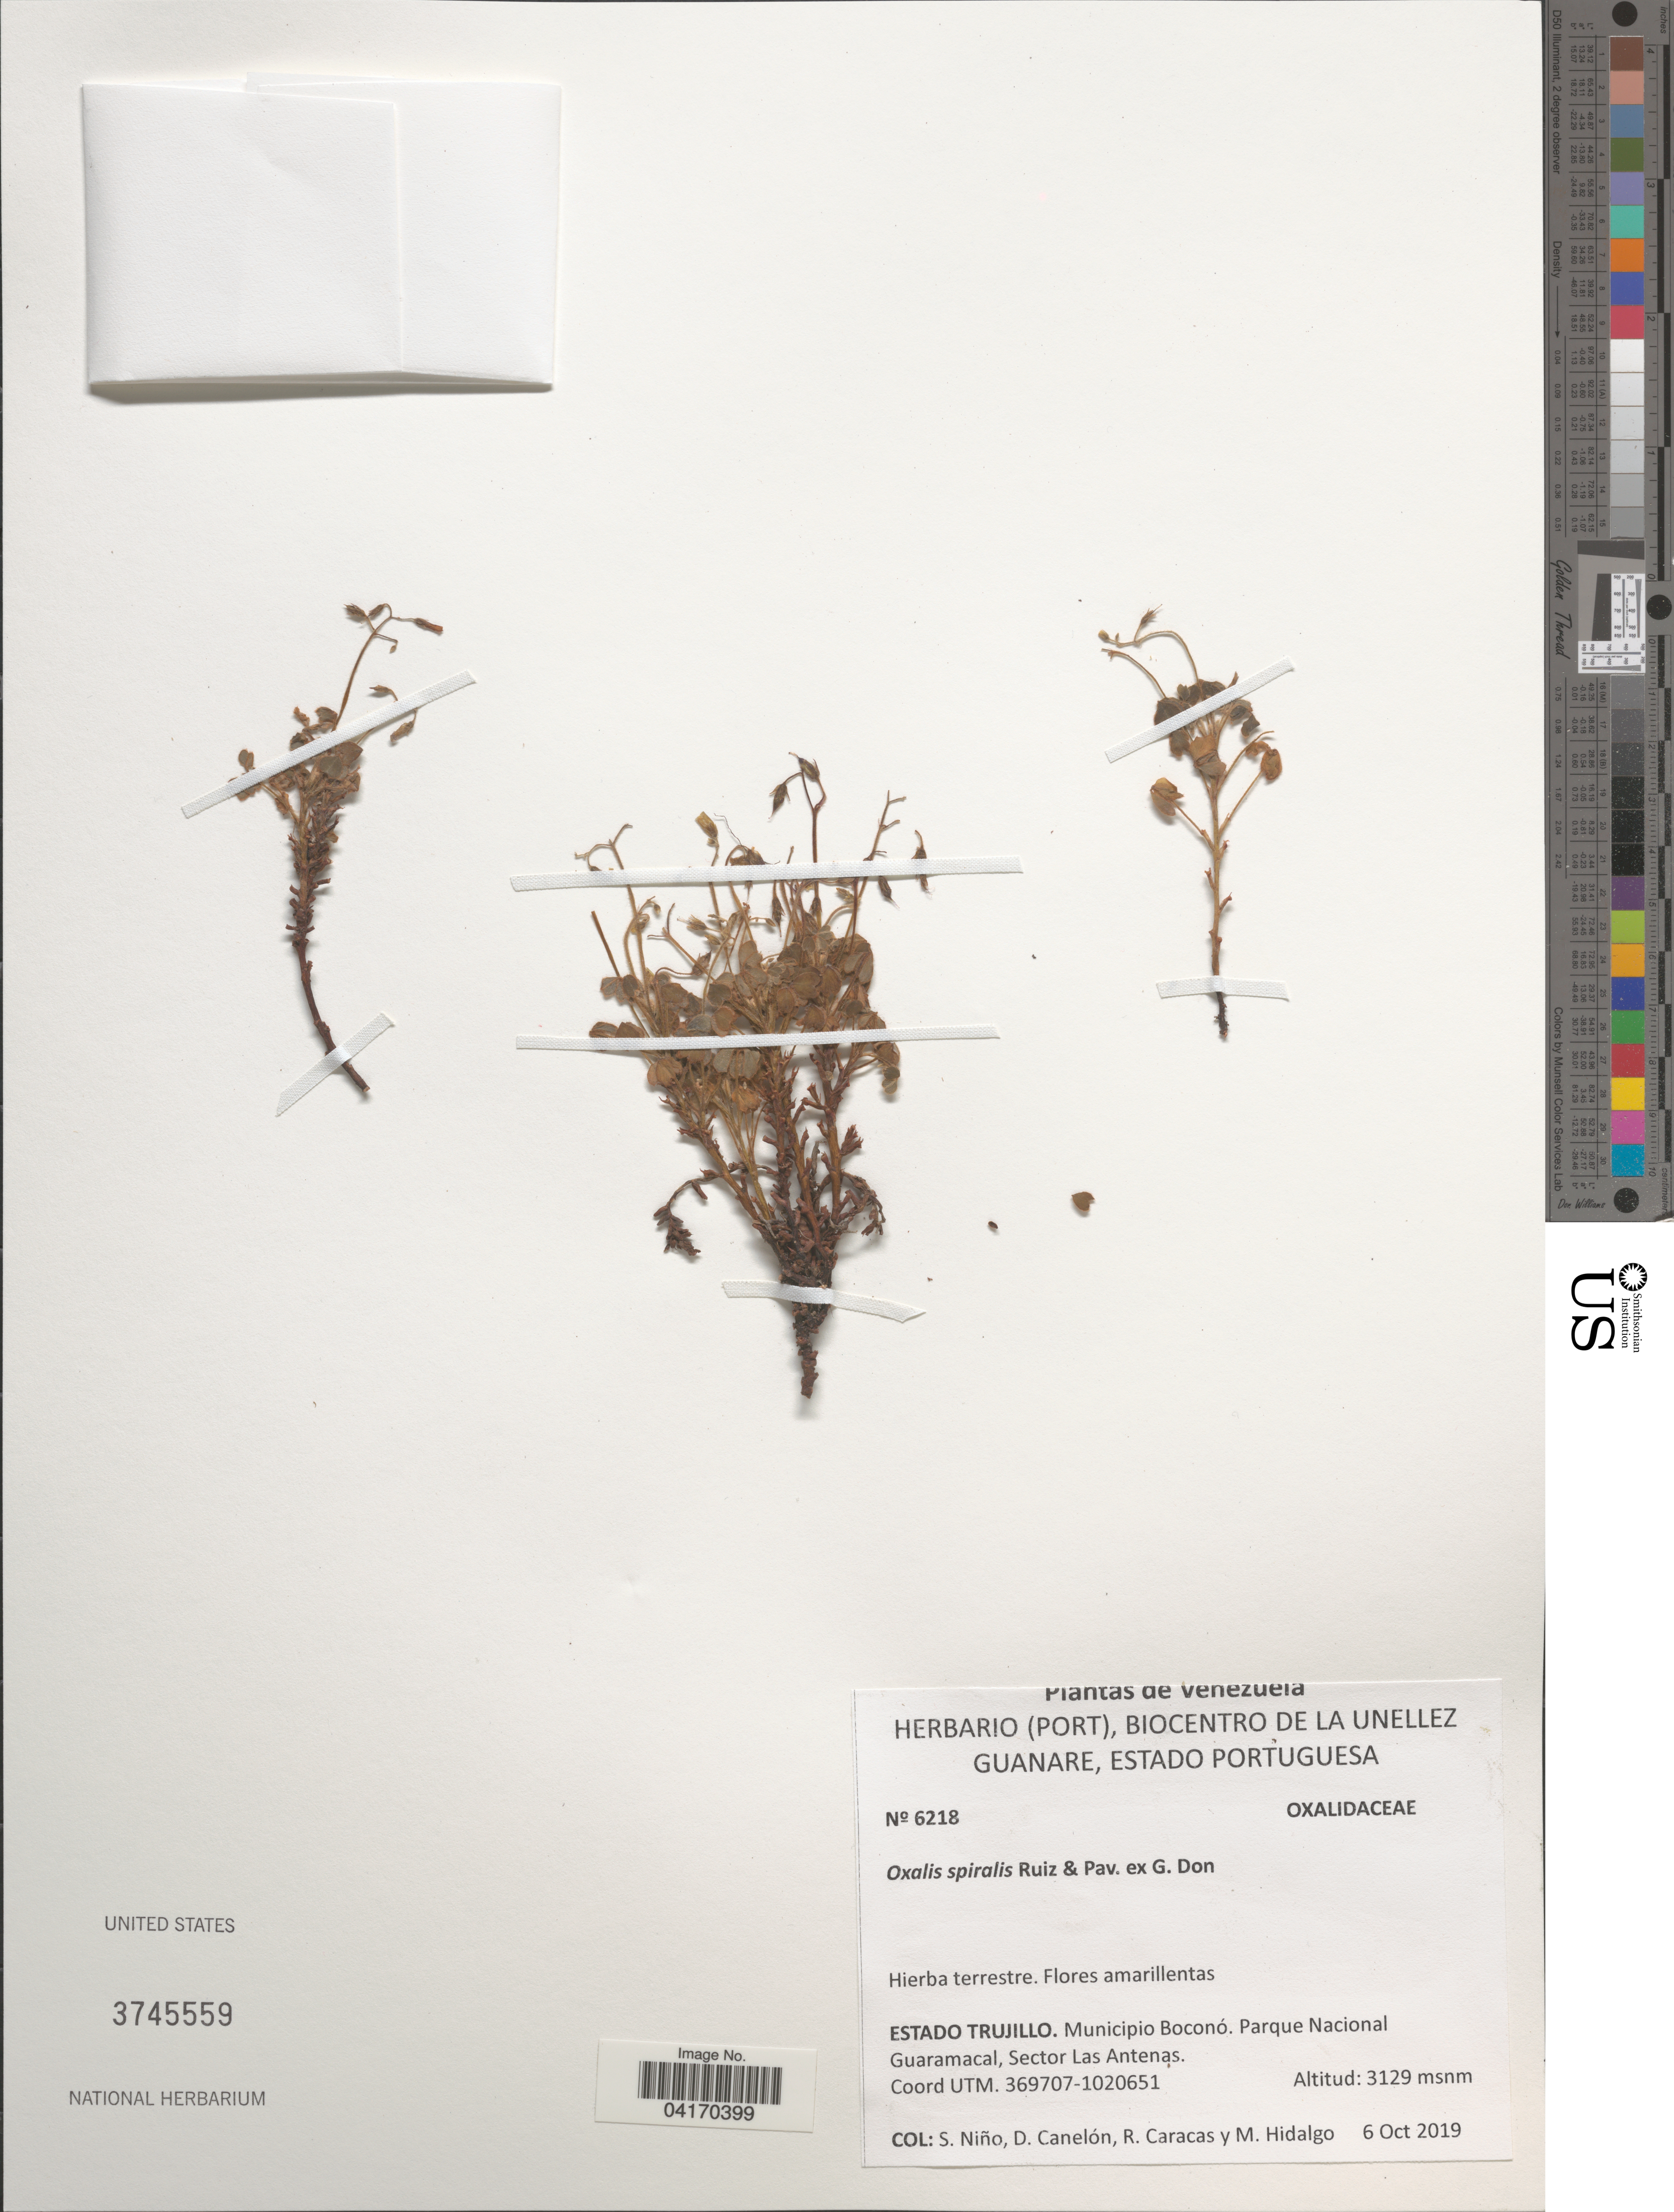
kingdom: Plantae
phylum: Tracheophyta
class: Magnoliopsida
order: Oxalidales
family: Oxalidaceae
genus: Oxalis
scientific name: Oxalis paramoensis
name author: Canelón et al.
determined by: Dorr, L. J., (BOT), Smithsonian Institution - National Museum of Natural History (UNITED STATES)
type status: Isotype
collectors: S. M. Niño, D. Canelón, R. Caracas & M. Hidalgo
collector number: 6218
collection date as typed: Transcribed d/m/y: 6/10/2019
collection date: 2019-10-06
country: Venezuela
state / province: Trujillo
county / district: Boconó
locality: Parque Nacional Guaramacal, Sector Las Antenas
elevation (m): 3129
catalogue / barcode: US 3745559